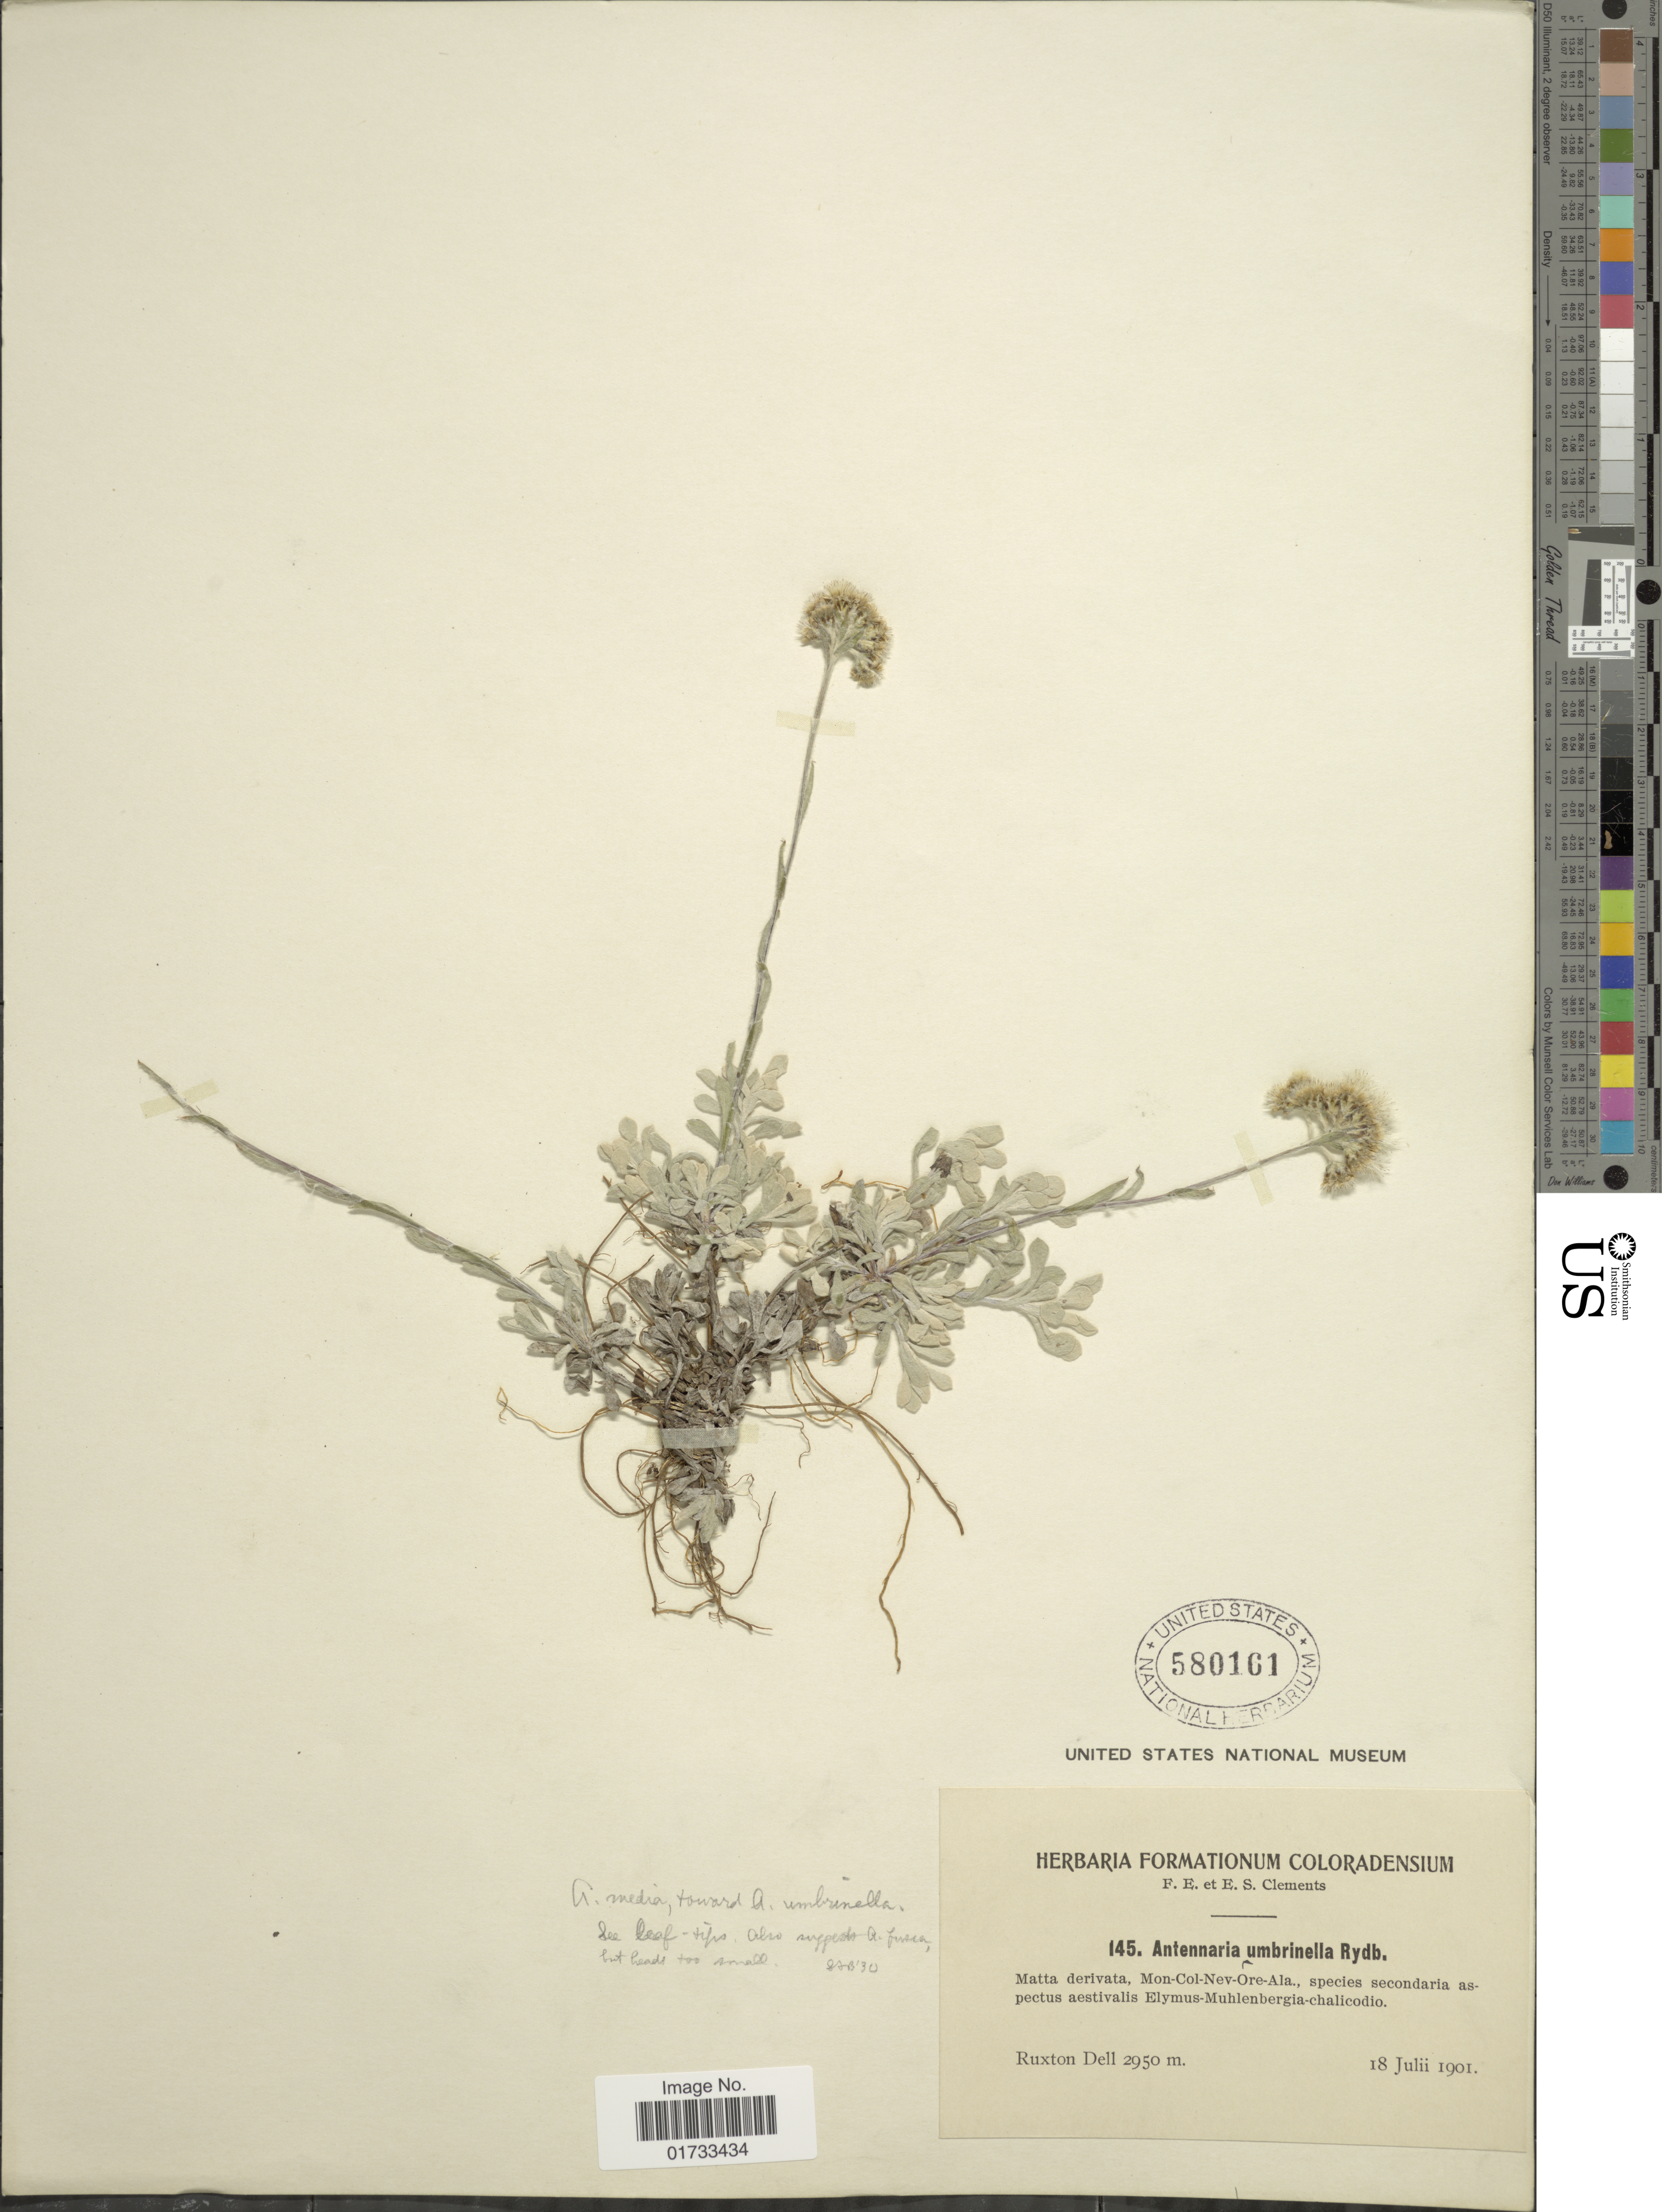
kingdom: Plantae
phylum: Tracheophyta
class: Magnoliopsida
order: Asterales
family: Asteraceae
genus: Antennaria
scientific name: Antennaria umbrinella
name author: Rydb.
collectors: R. Dell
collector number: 145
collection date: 1901-07-18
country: United States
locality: Matta derivata, Mon-Col-Nev-Ore-Ala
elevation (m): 2950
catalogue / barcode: US 580161